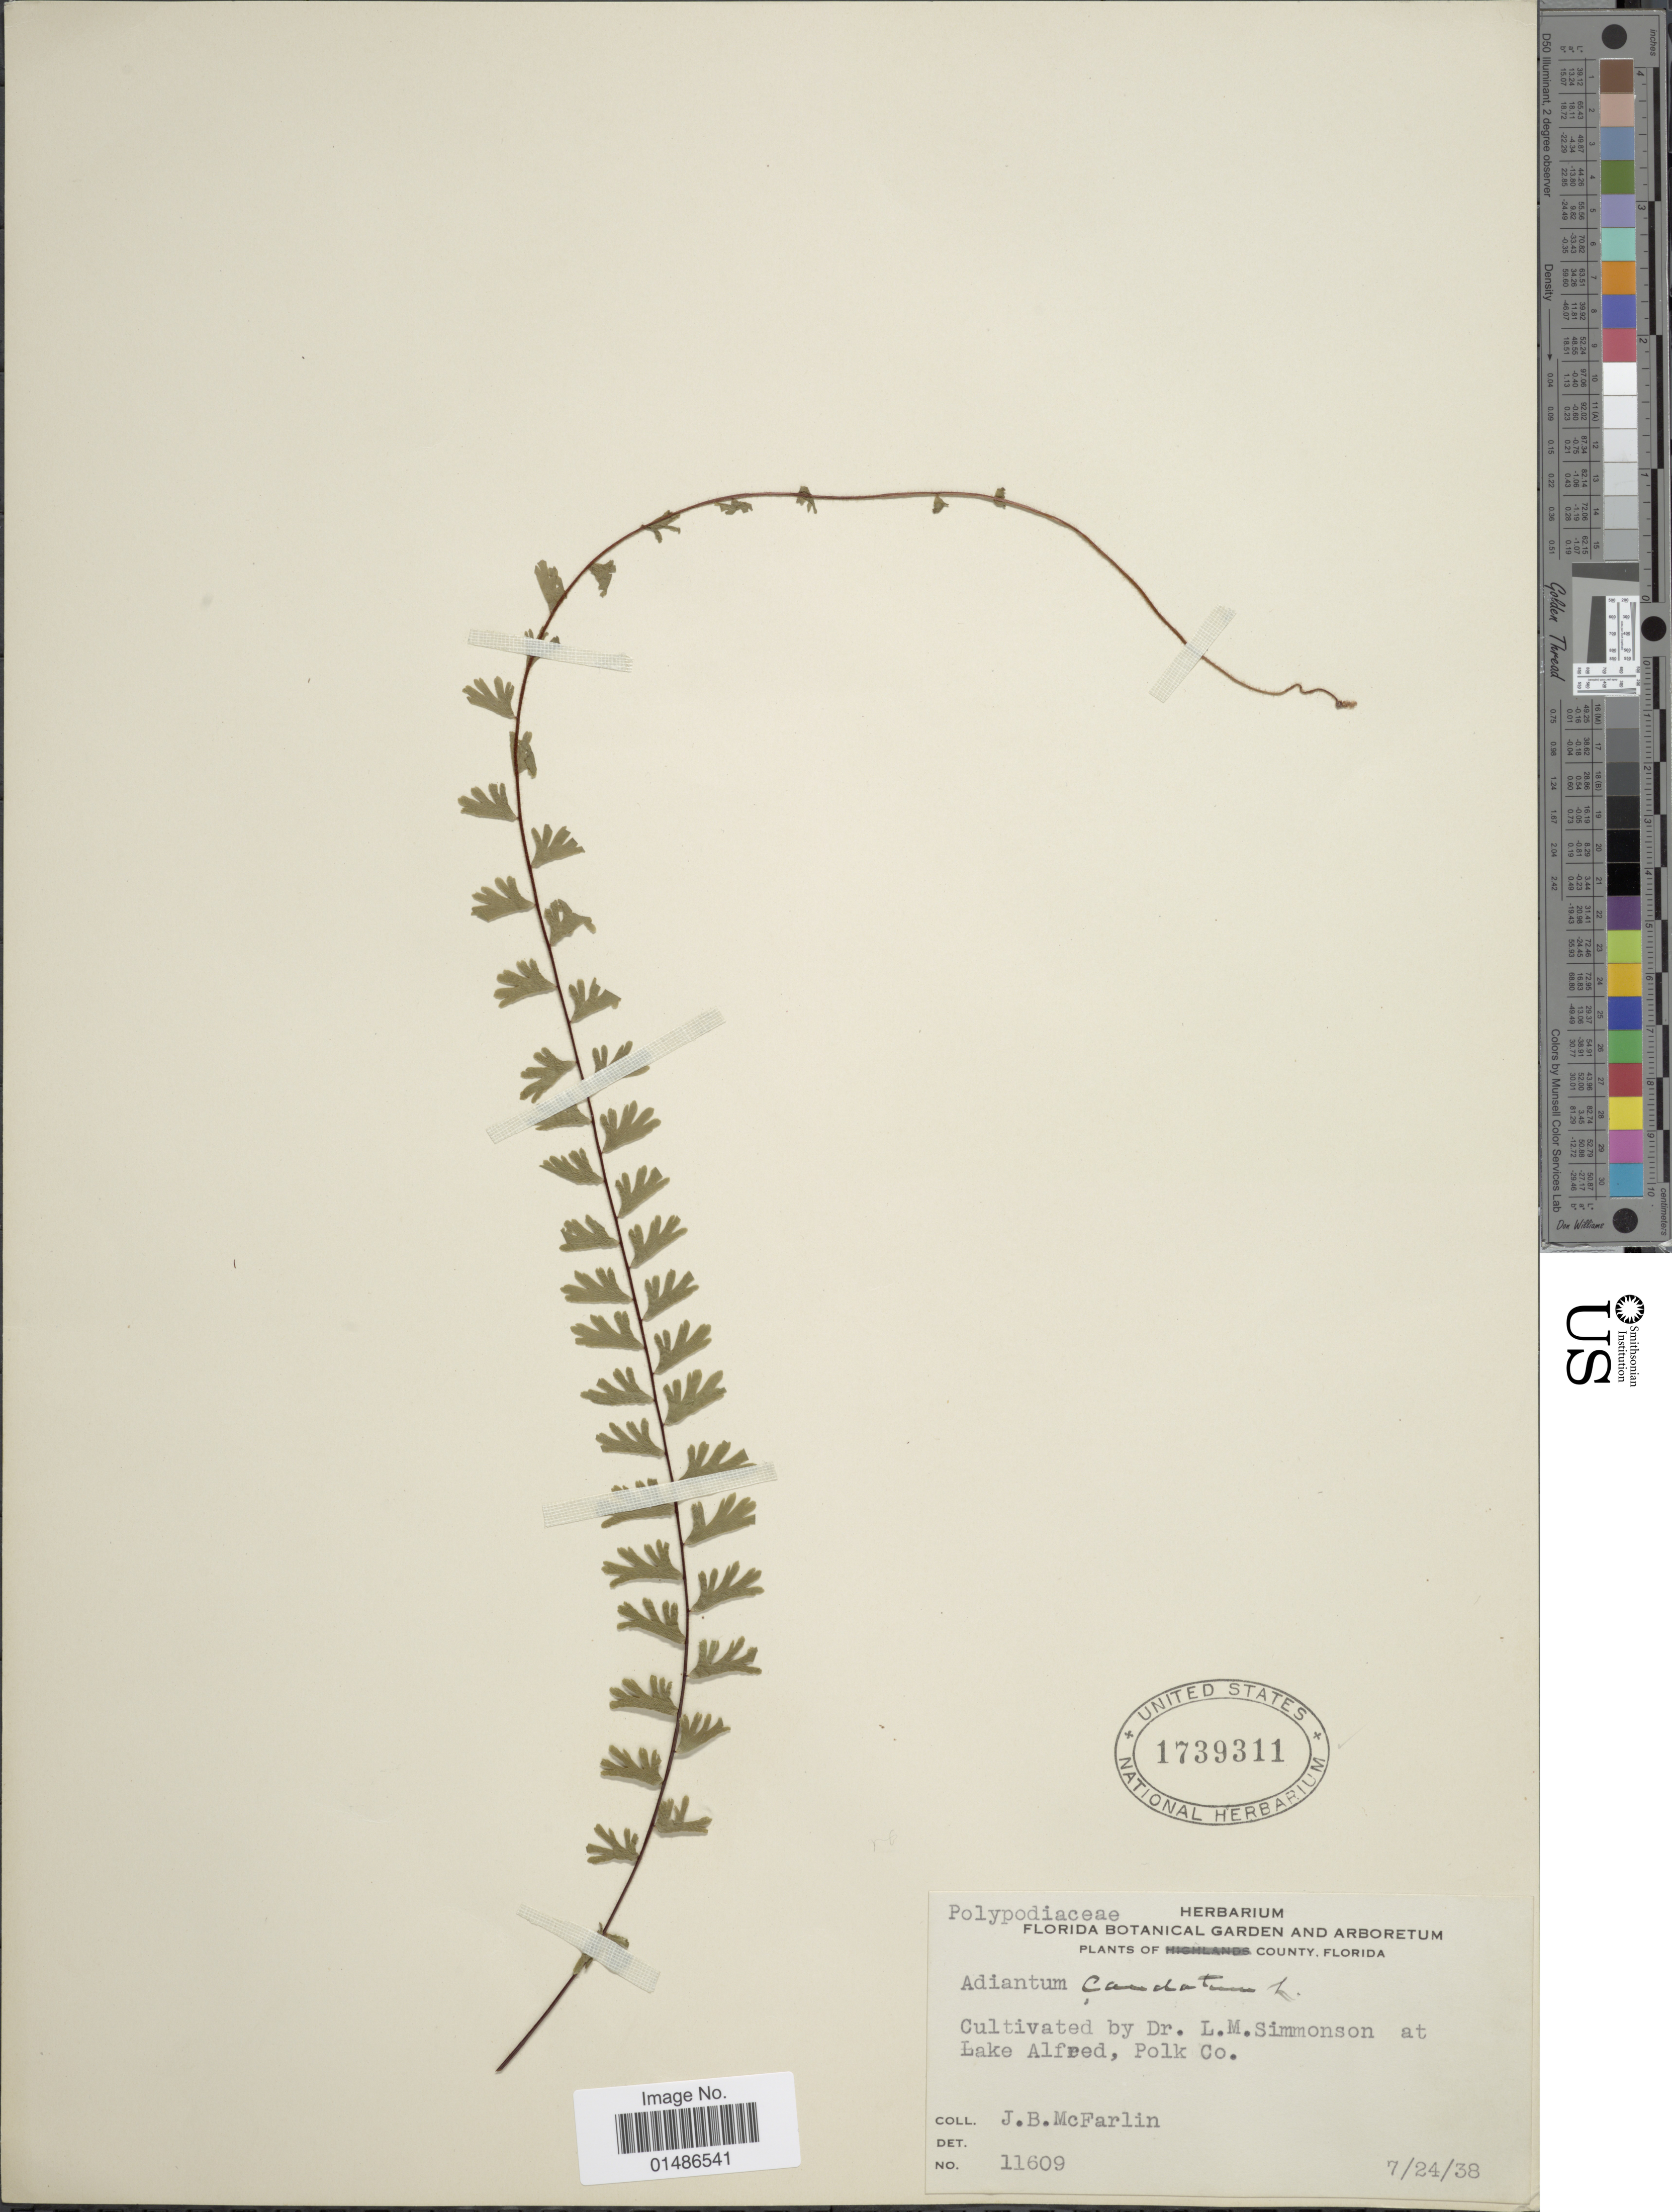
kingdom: Plantae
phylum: Tracheophyta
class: Polypodiopsida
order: Polypodiales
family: Pteridaceae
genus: Adiantum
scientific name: Adiantum caudatum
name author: L.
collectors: J. McFarlin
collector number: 11609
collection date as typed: Transcribed d/m/y: 24/7/38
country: United States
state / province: Florida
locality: Cultivated by Dr. L.M. Simmonson at Lake Alfred, Polk Co.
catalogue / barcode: US 1739311